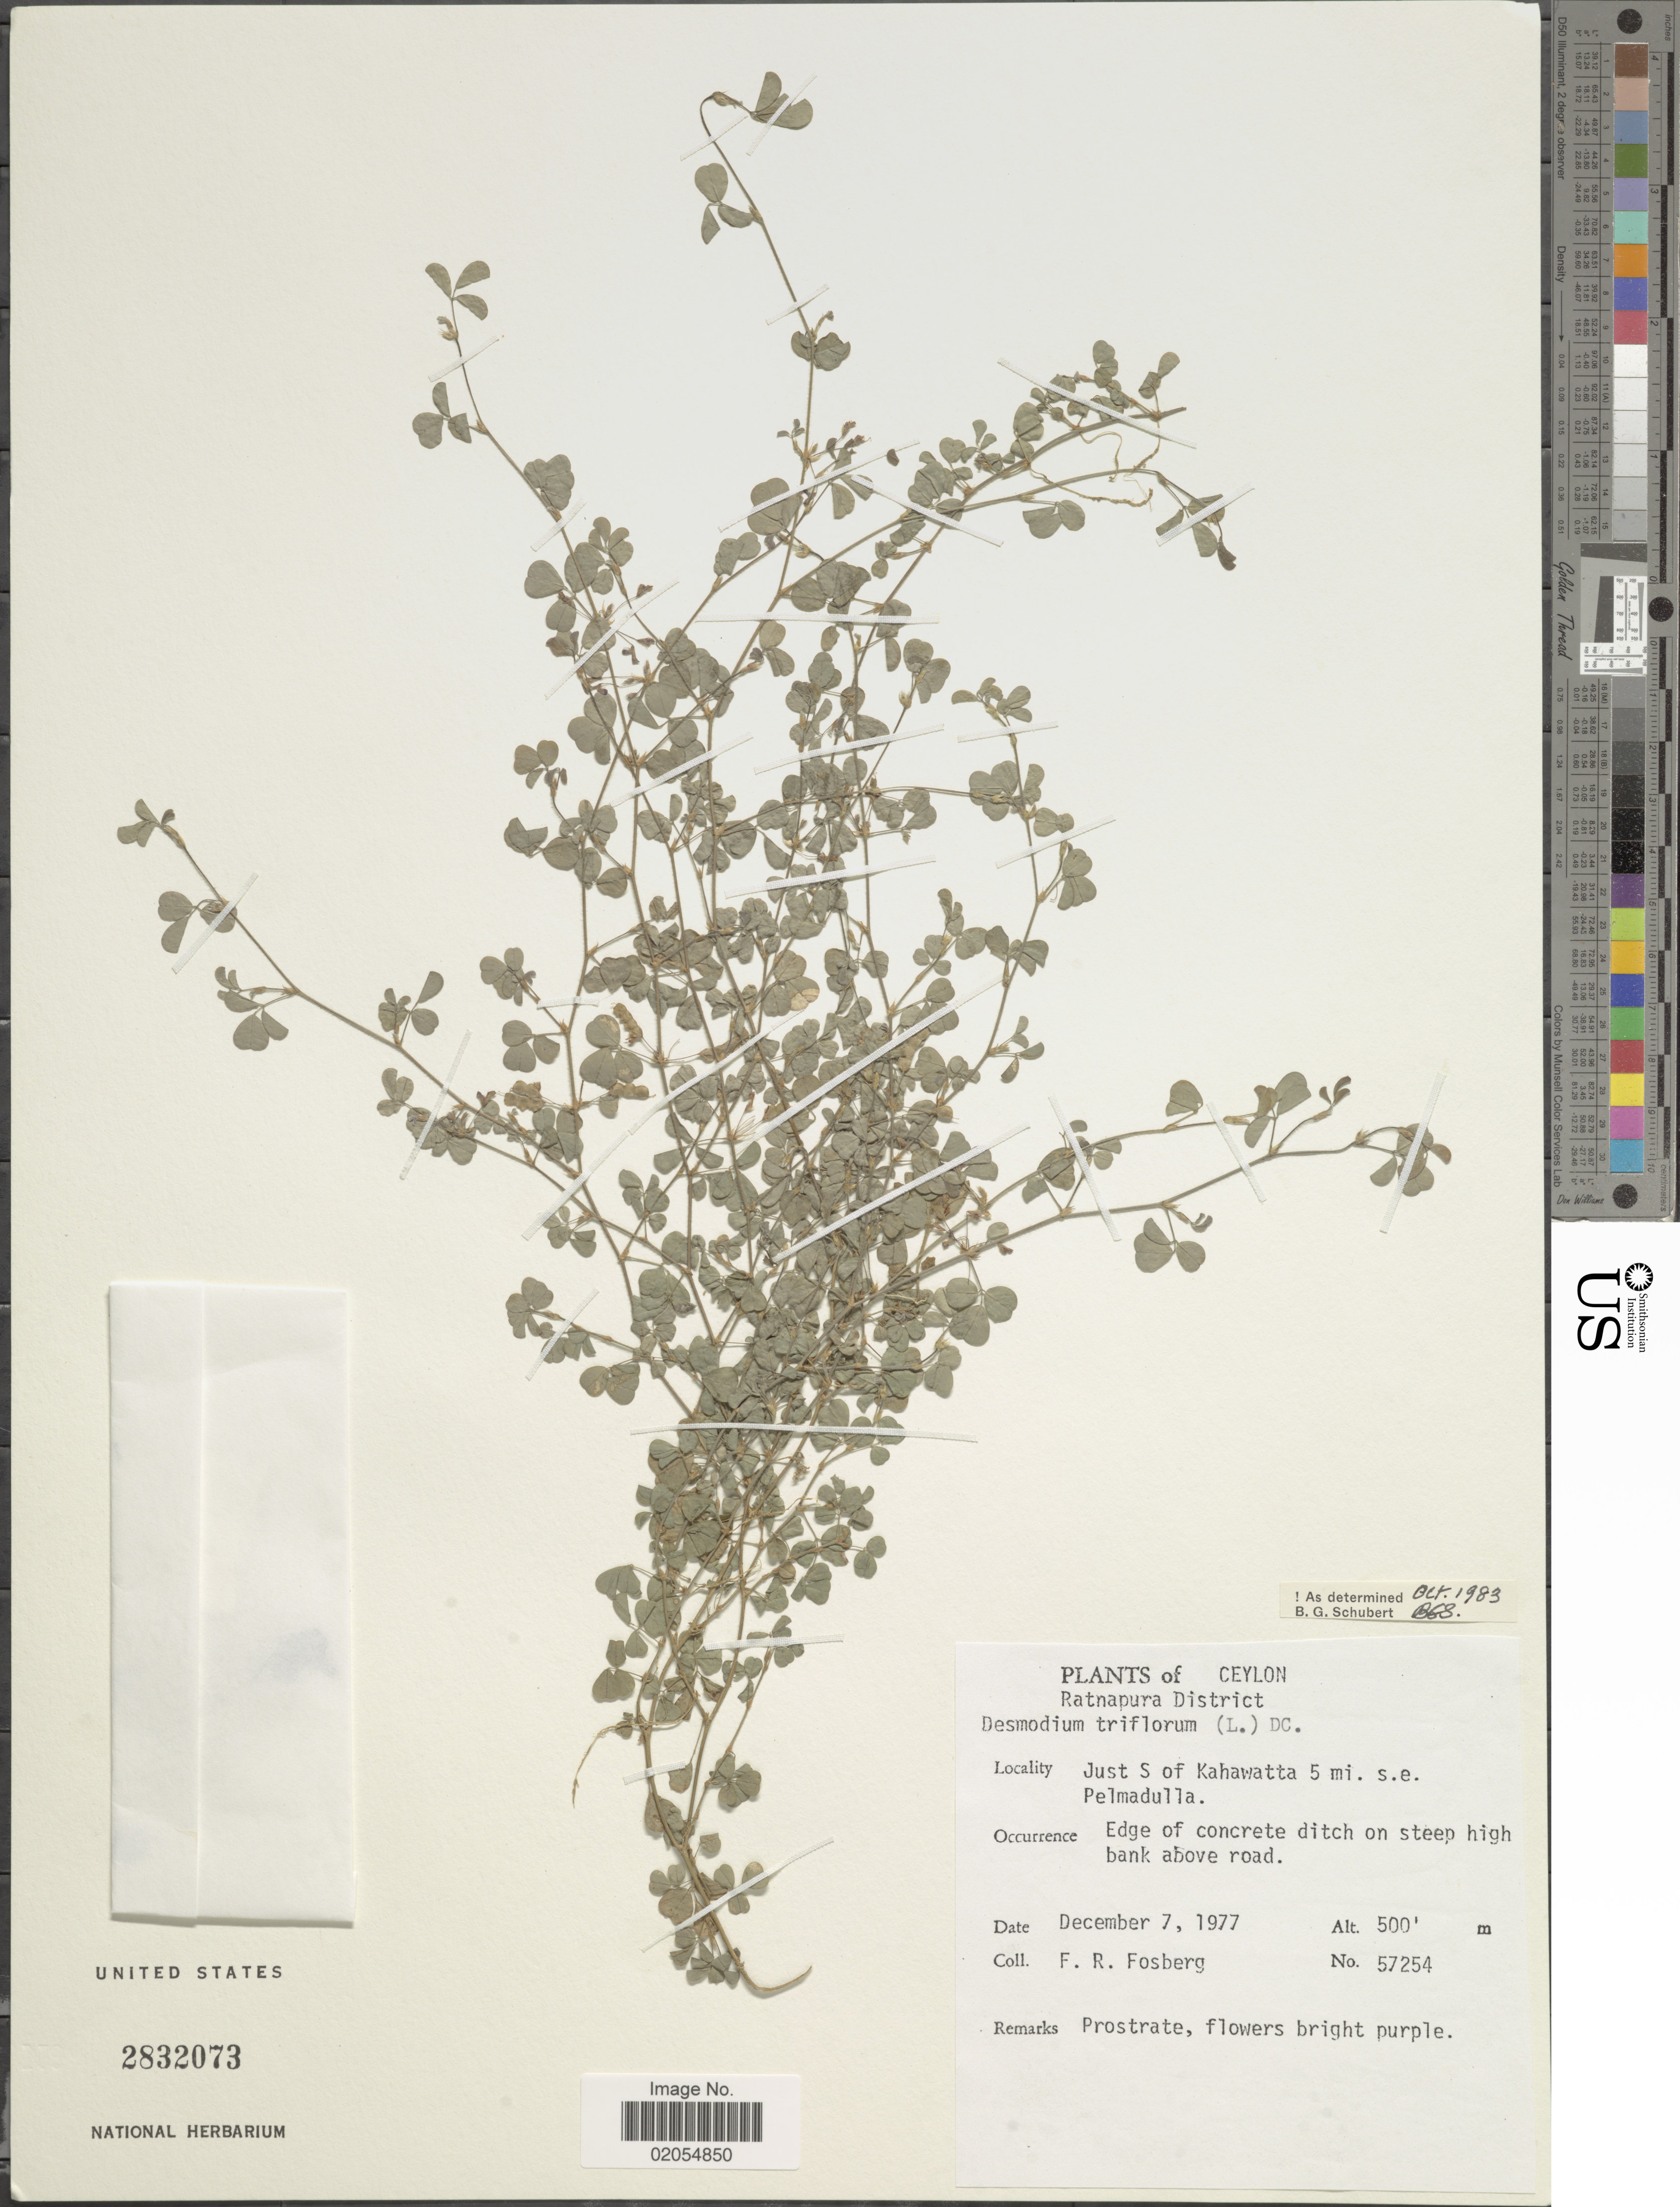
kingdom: Plantae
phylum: Tracheophyta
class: Magnoliopsida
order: Fabales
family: Fabaceae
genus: Grona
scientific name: Grona triflora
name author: (L.) H. Ohashi & K. Ohashi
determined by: Strong, Mark T., (BOT), Smithsonian Institution - National Museum of Natural History (UNITED STATES)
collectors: F. R. Fosberg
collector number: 57254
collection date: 1977-12-07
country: Sri Lanka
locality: Ceylon, Ratnapura District, Just S of Kahawatta 5 mi. s.e. Pelmadulla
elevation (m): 152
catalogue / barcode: US 2832073